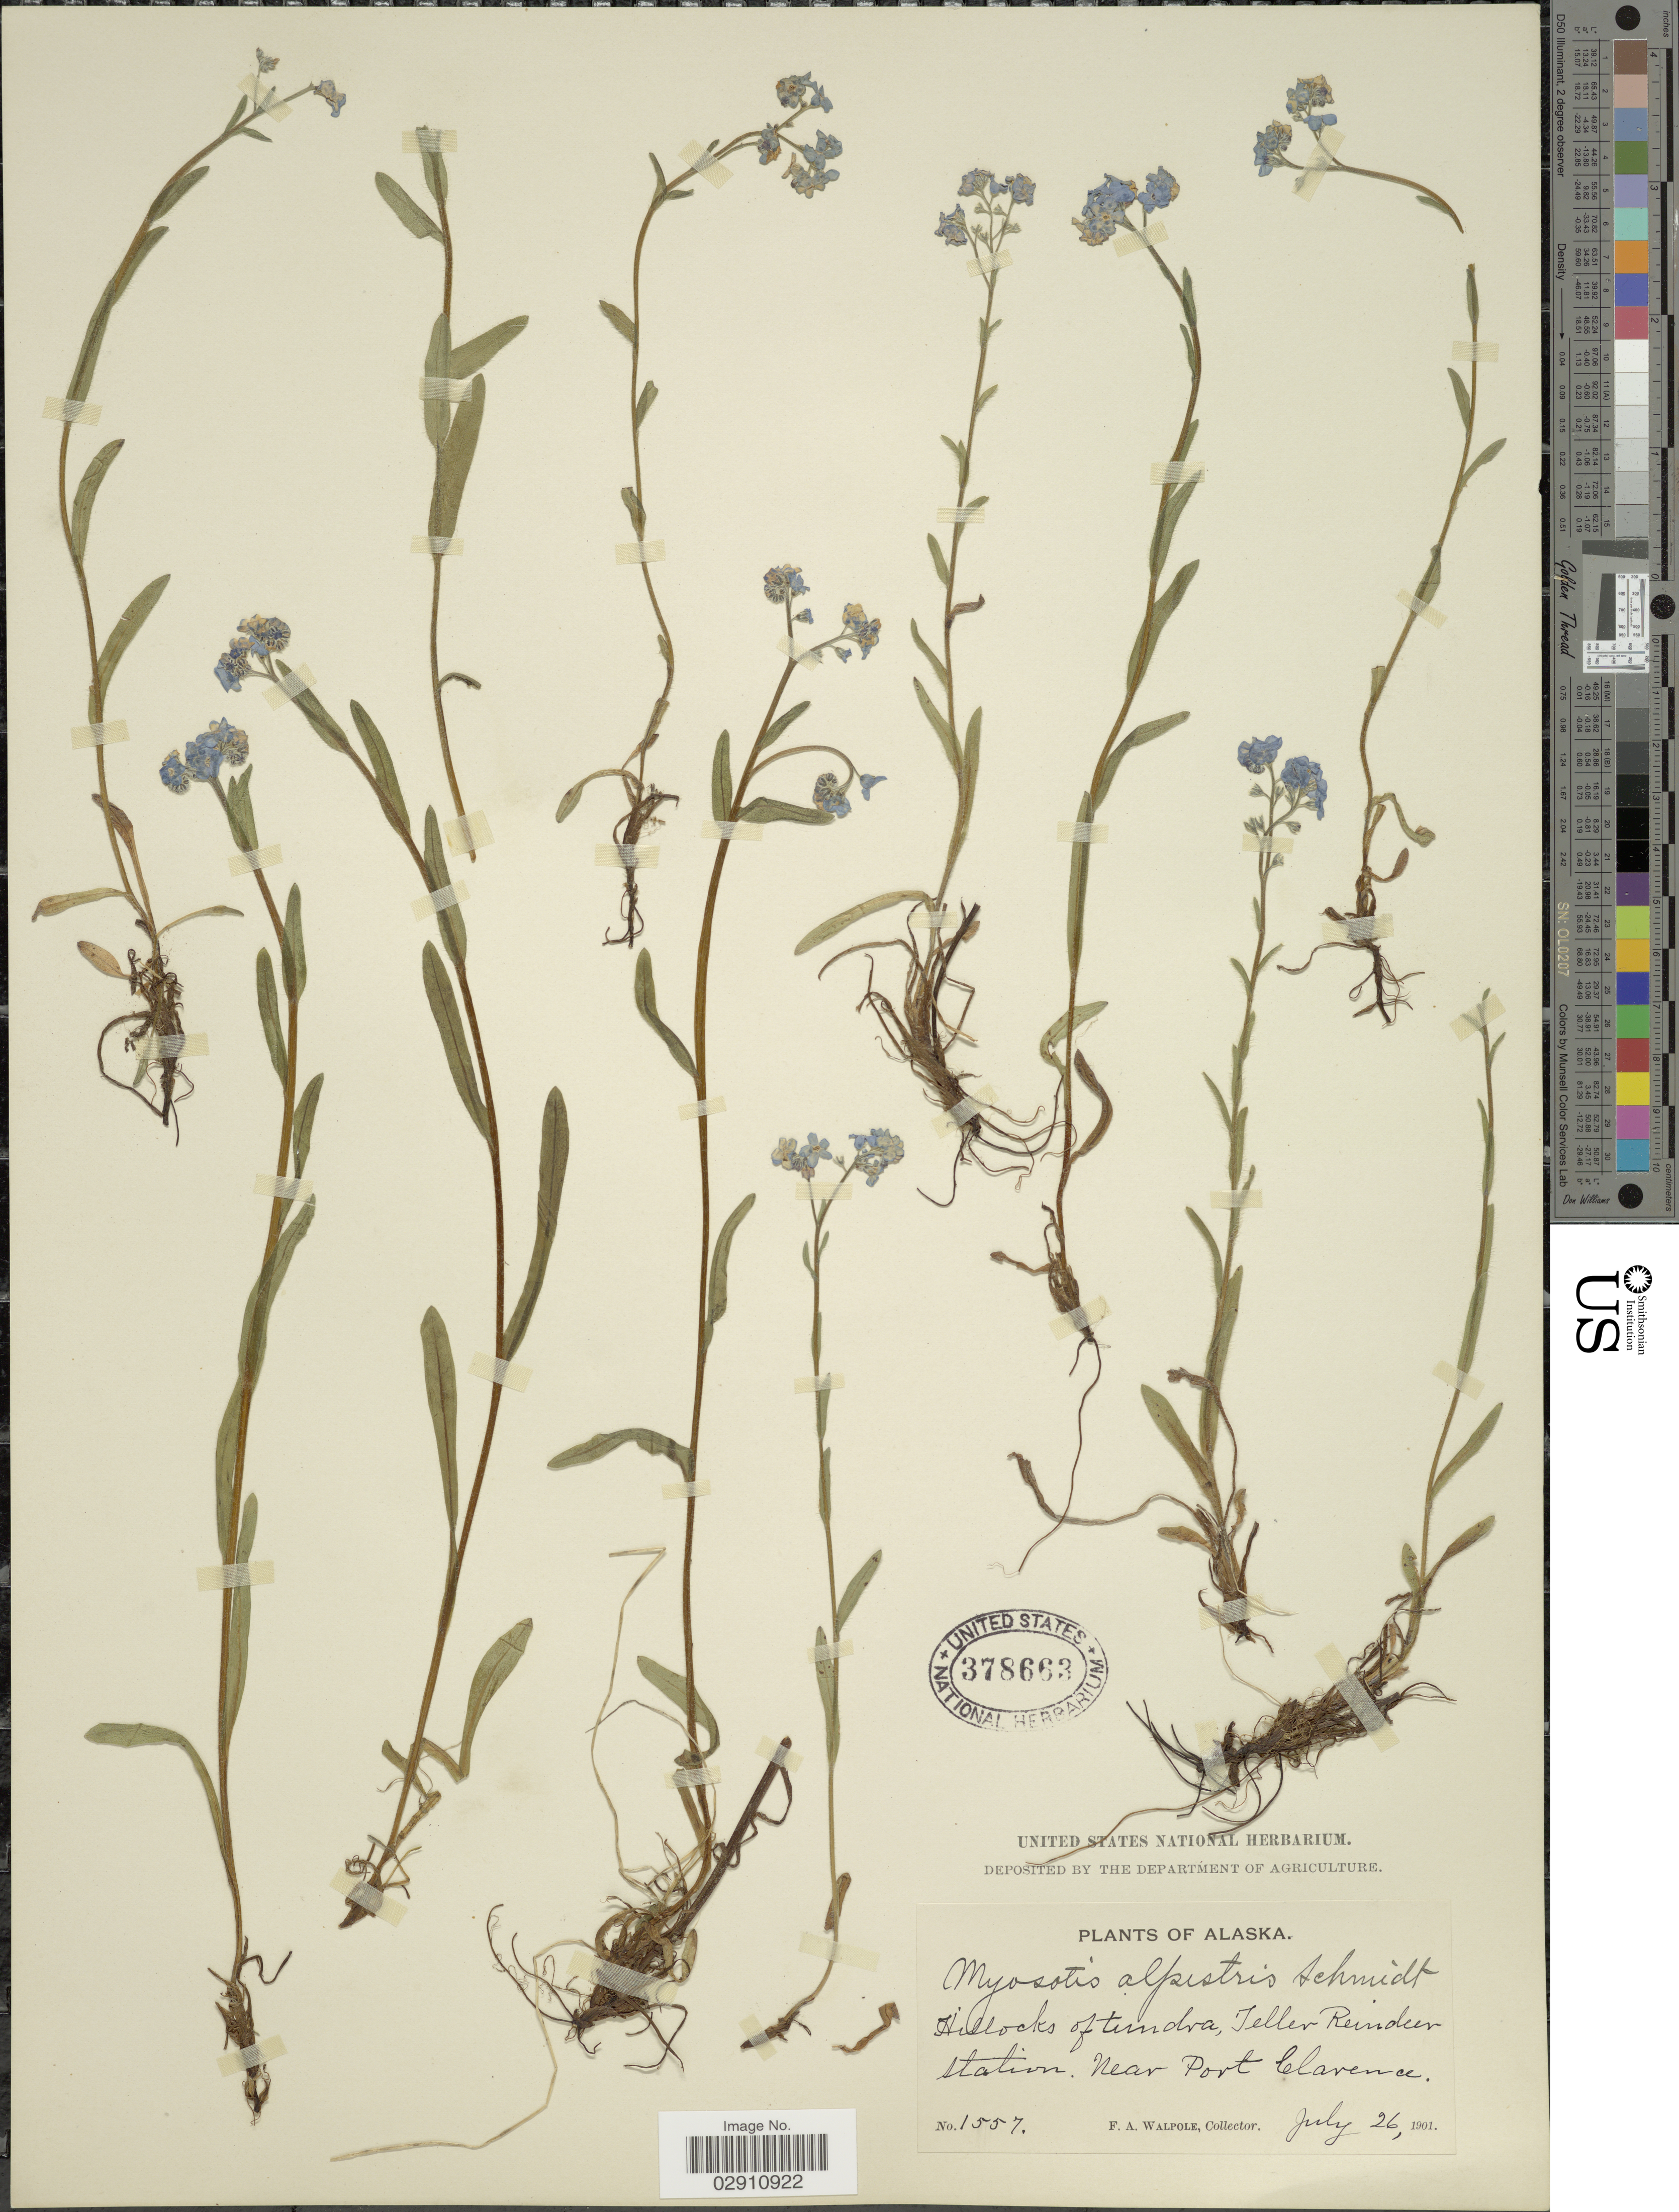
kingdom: Plantae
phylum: Tracheophyta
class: Magnoliopsida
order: Boraginales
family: Boraginaceae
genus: Myosotis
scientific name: Myosotis alpestris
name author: F.W. Schmidt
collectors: F. Walpole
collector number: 1557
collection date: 1901-07-26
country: United States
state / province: Alaska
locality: Hillocks of tundra, Teller Reindeer station. Near Port Clarence.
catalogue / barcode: US 378663